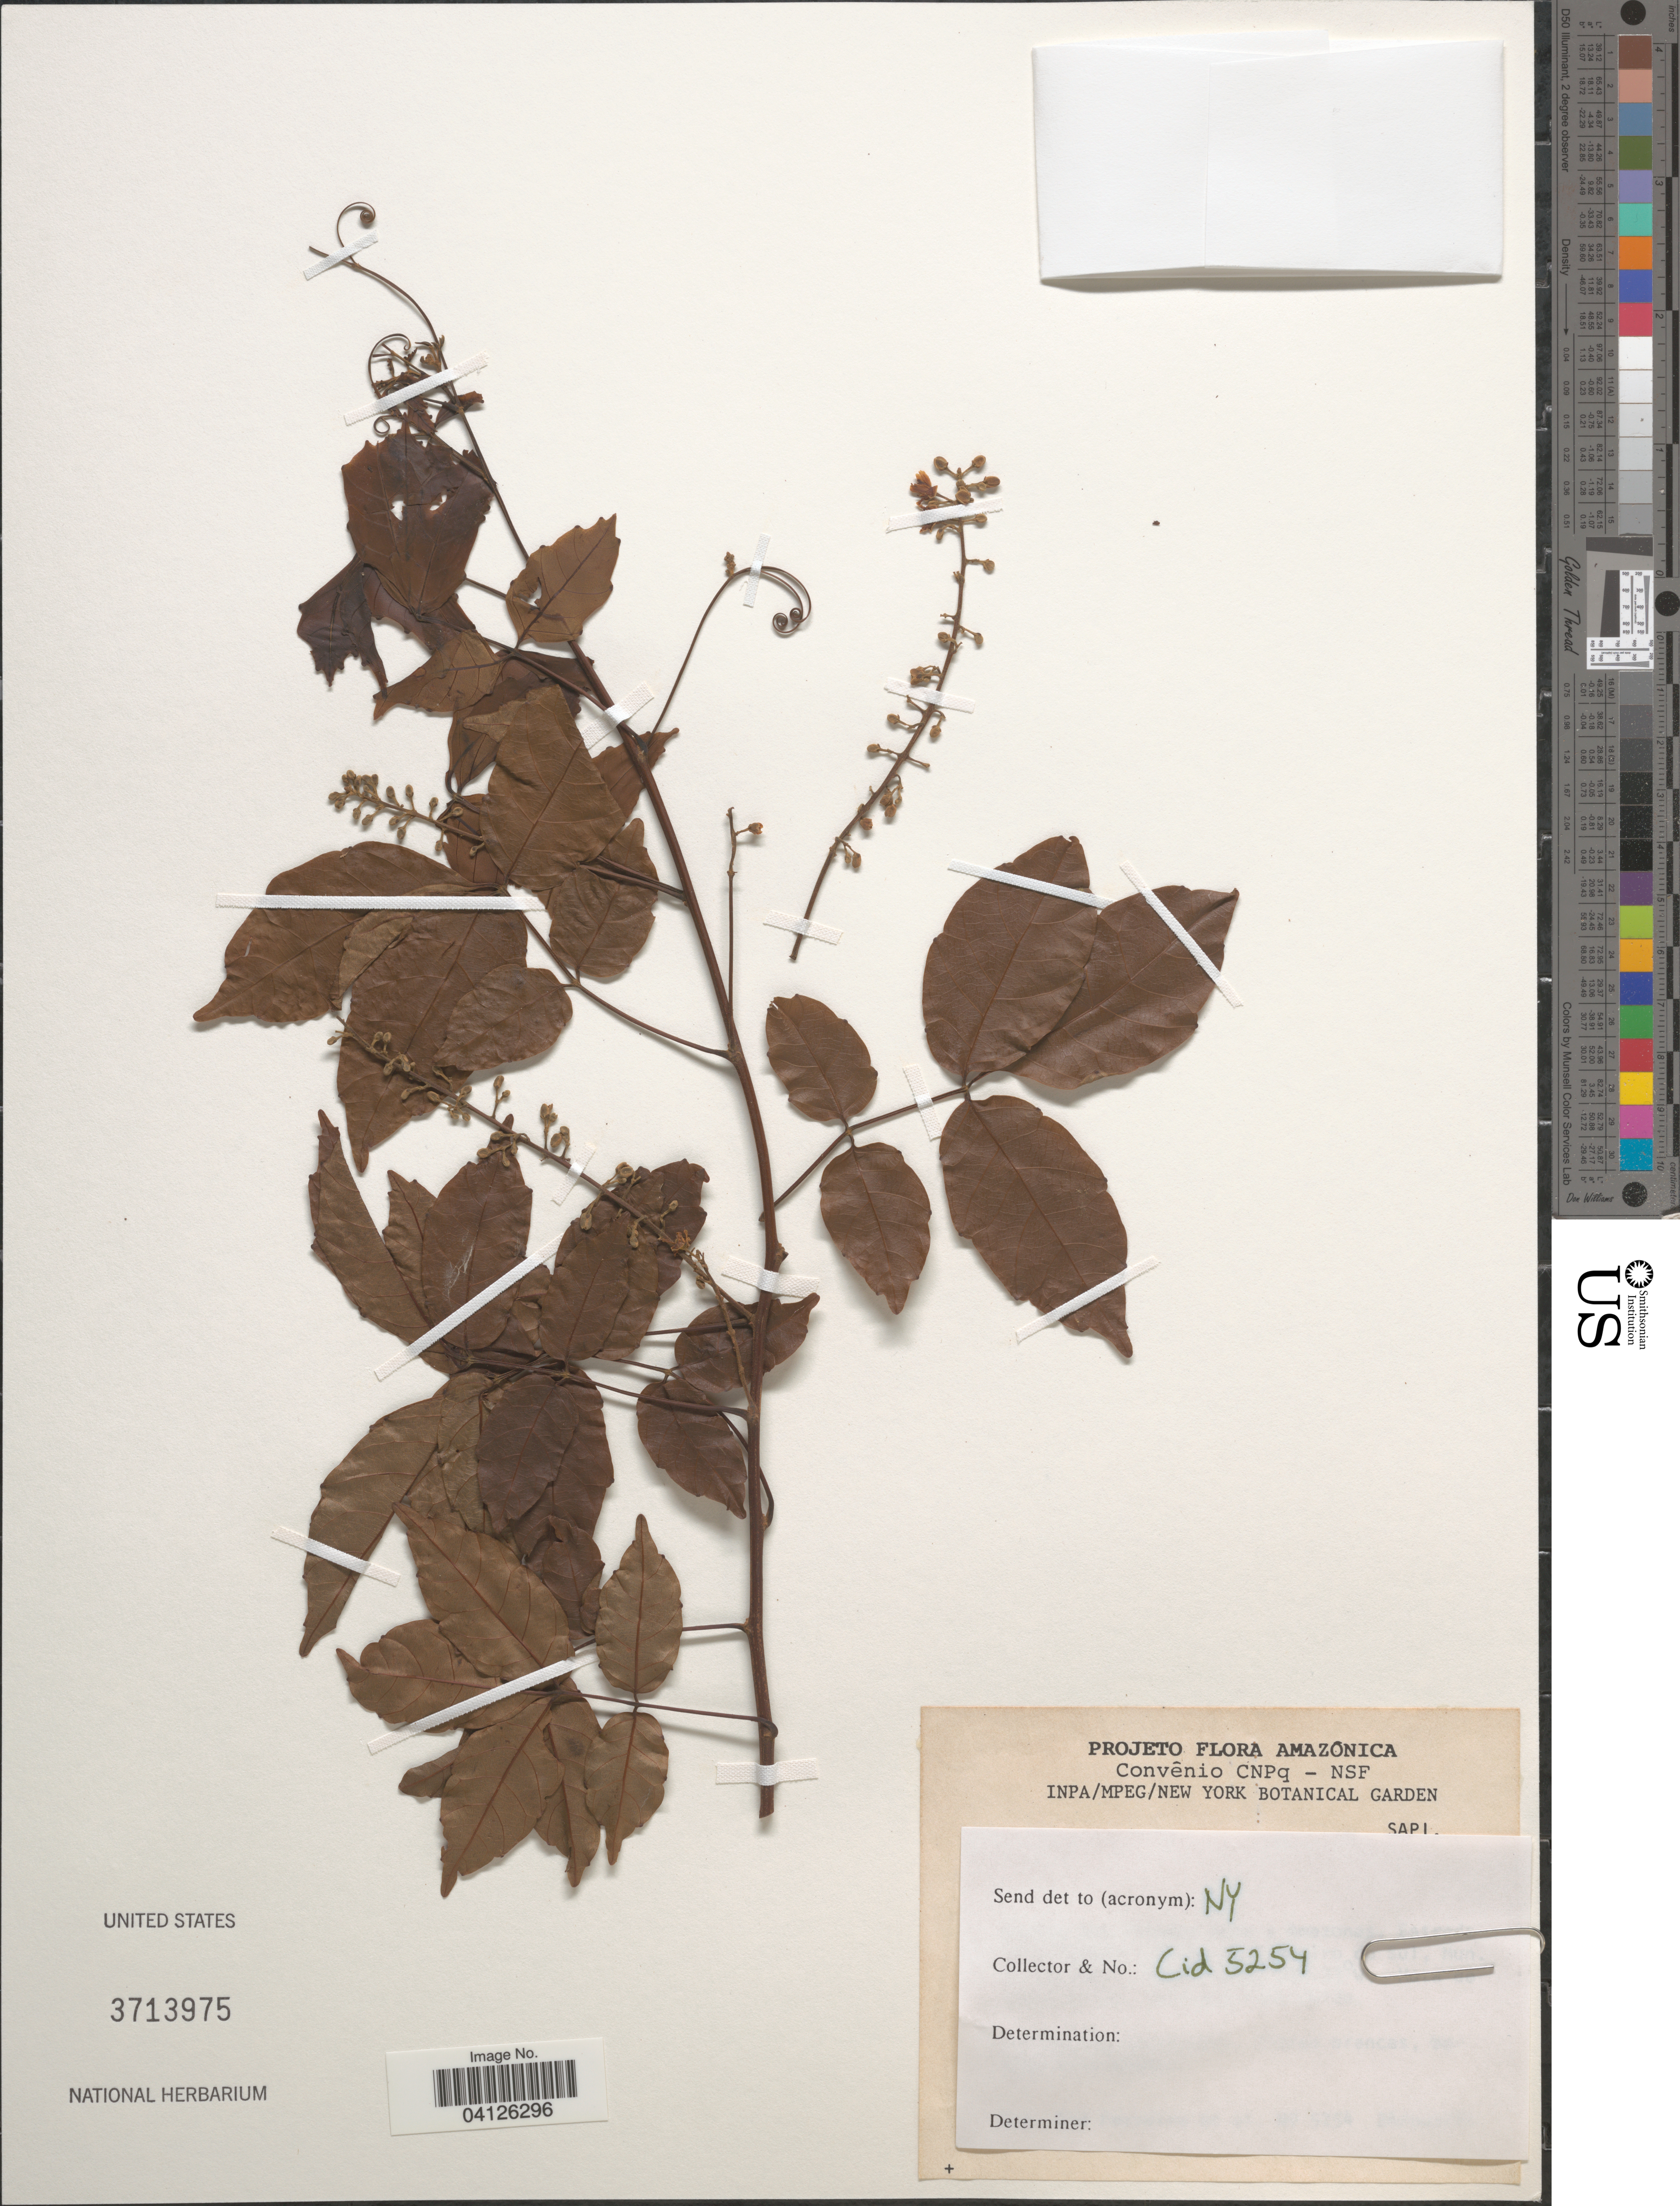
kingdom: Plantae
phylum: Tracheophyta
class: Magnoliopsida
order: Sapindales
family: Sapindaceae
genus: Paullinia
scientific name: Paullinia sphaerocarpa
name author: Rich. ex Juss.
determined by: Acevedo-Rodriguez, P., (US), Smithsonian Institution - National Museum of Natural History (UNITED STATES)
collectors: Cid, --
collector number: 5254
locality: Amazônica.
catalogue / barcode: US 3713975